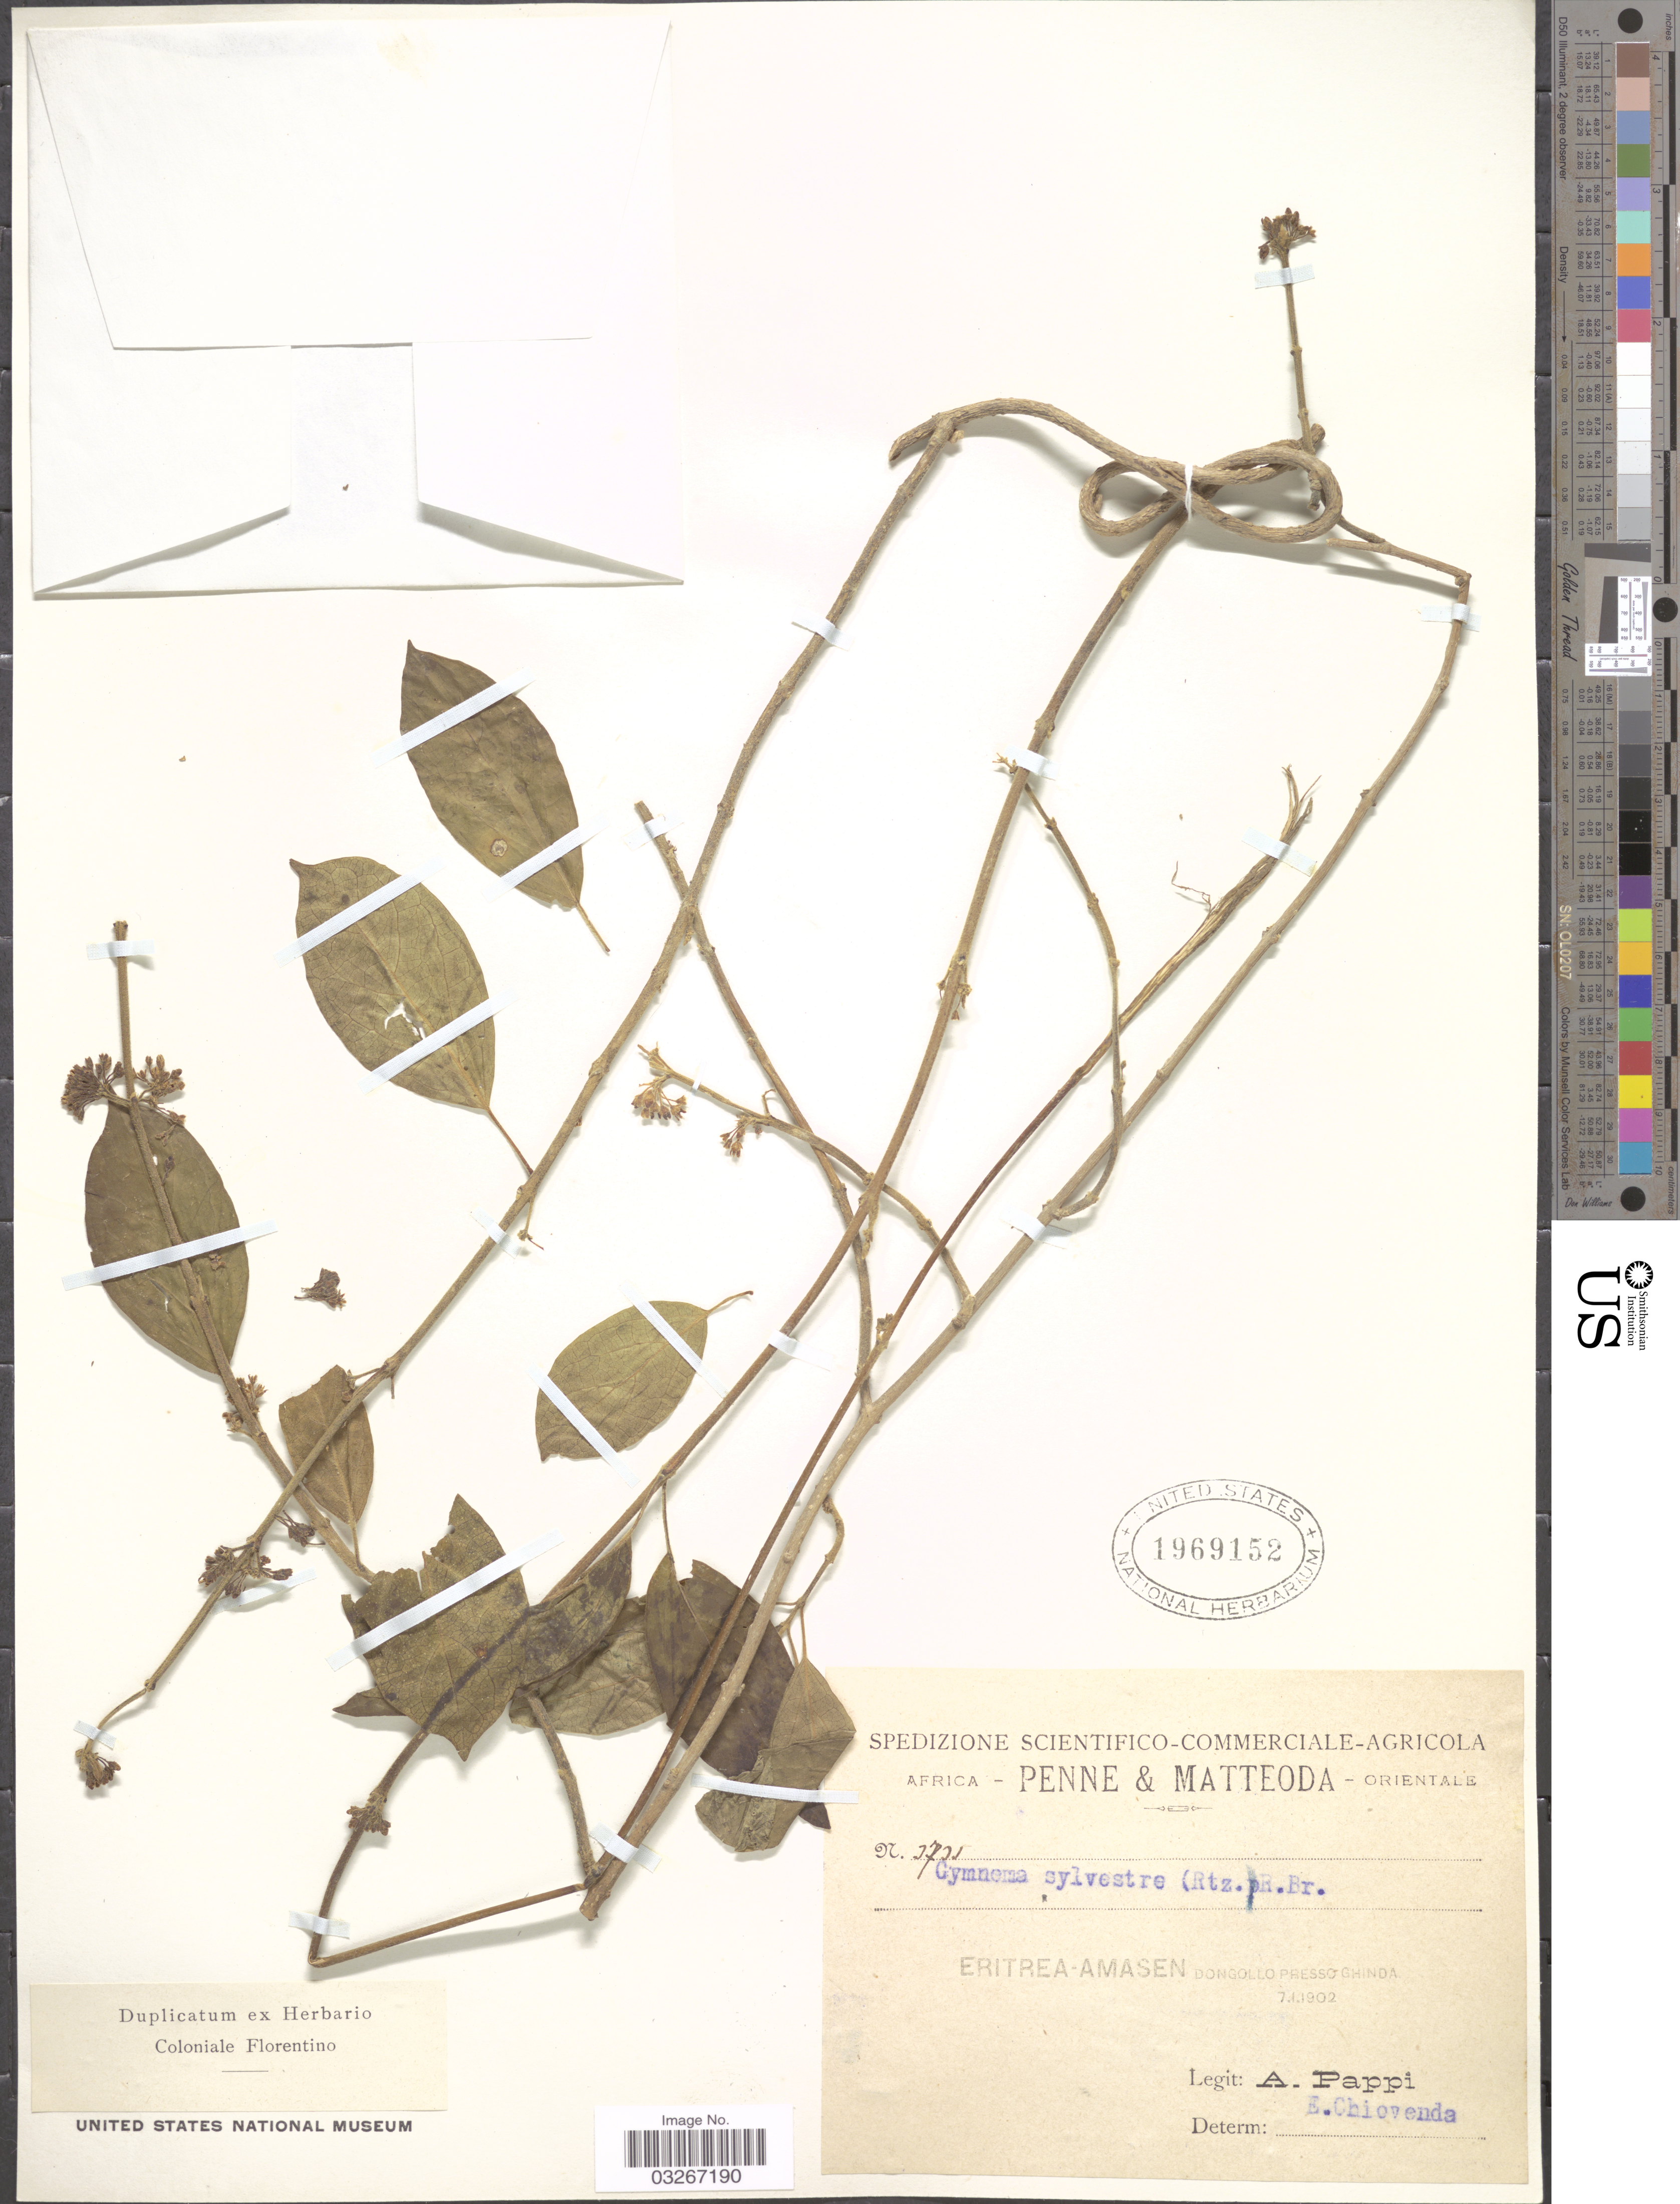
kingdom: Plantae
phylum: Tracheophyta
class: Magnoliopsida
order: Gentianales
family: Apocynaceae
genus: Gymnema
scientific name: Gymnema sylvestre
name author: (Retz.) R. Br. ex Schult. in Roem. & Schult.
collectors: A. Pappi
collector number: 3731*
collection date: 1902-01-07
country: Eritrea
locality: Eritrea-Amasen Dongollo Presso Ghinda.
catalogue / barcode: US 1969152